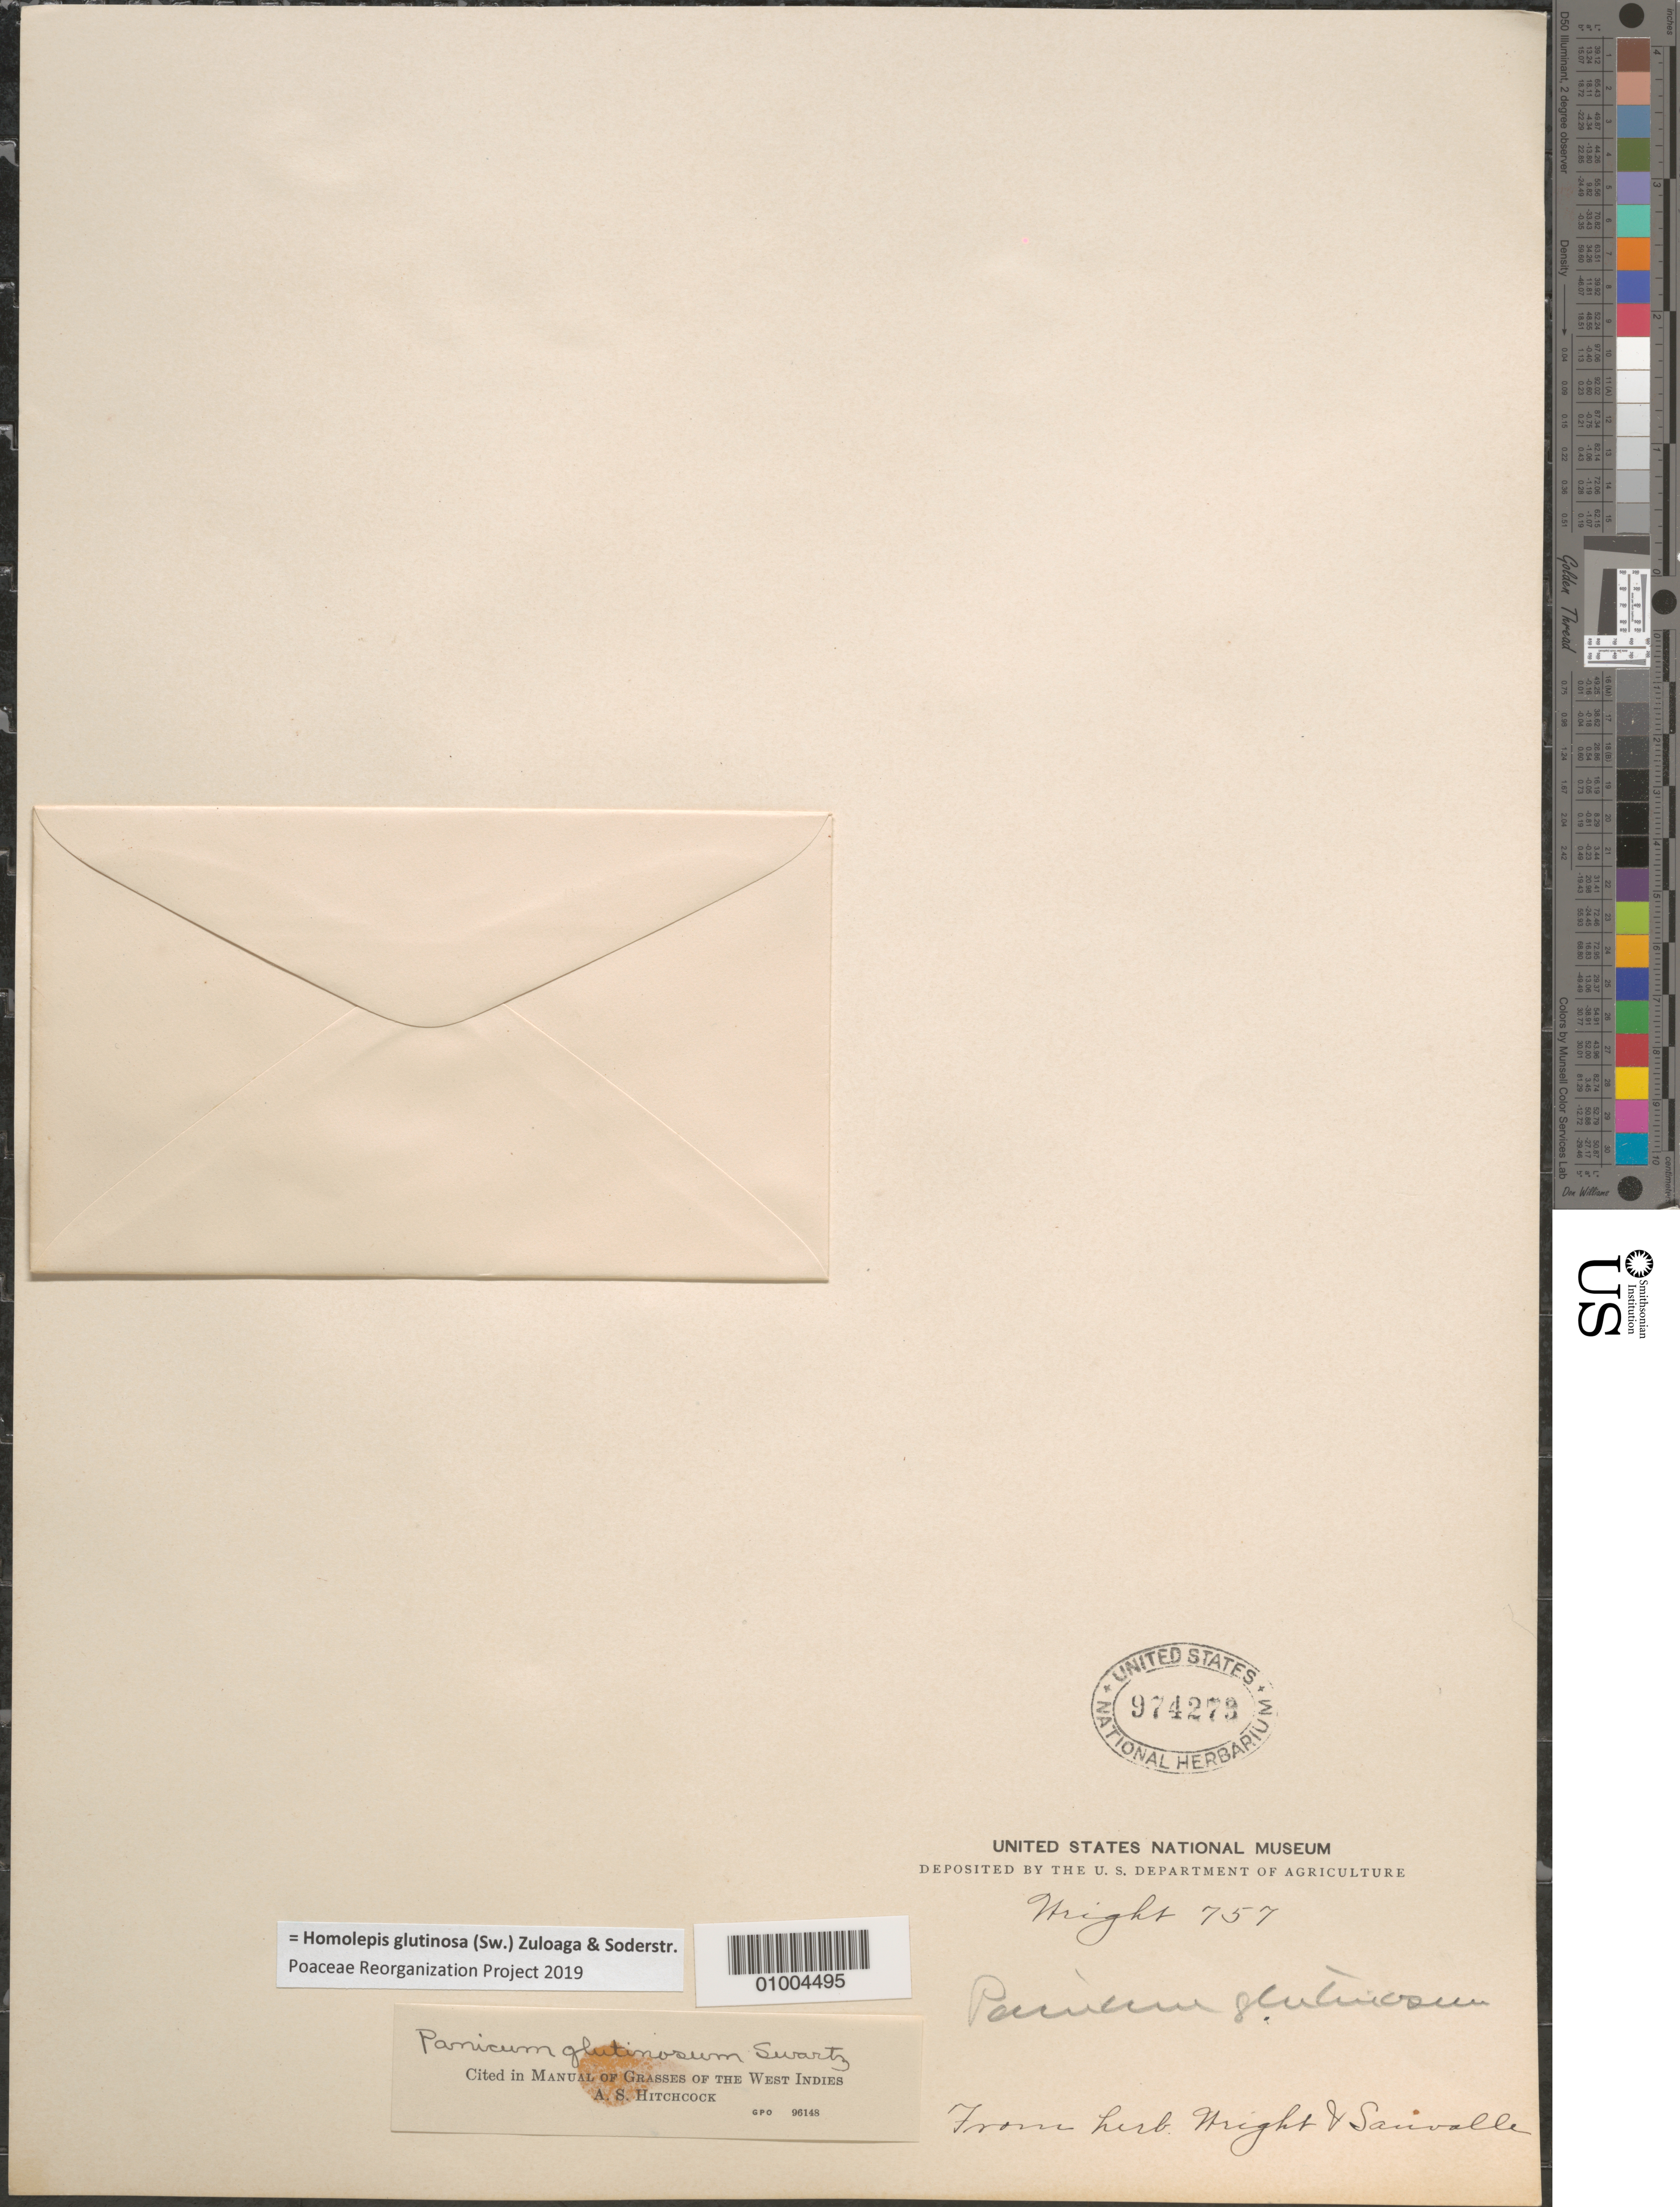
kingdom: Plantae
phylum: Tracheophyta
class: Liliopsida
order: Poales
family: Poaceae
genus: Homolepis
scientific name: Homolepis glutinosa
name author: (Sw.) Zuloaga & Soderstr.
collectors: Wright, --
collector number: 757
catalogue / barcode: US 974273